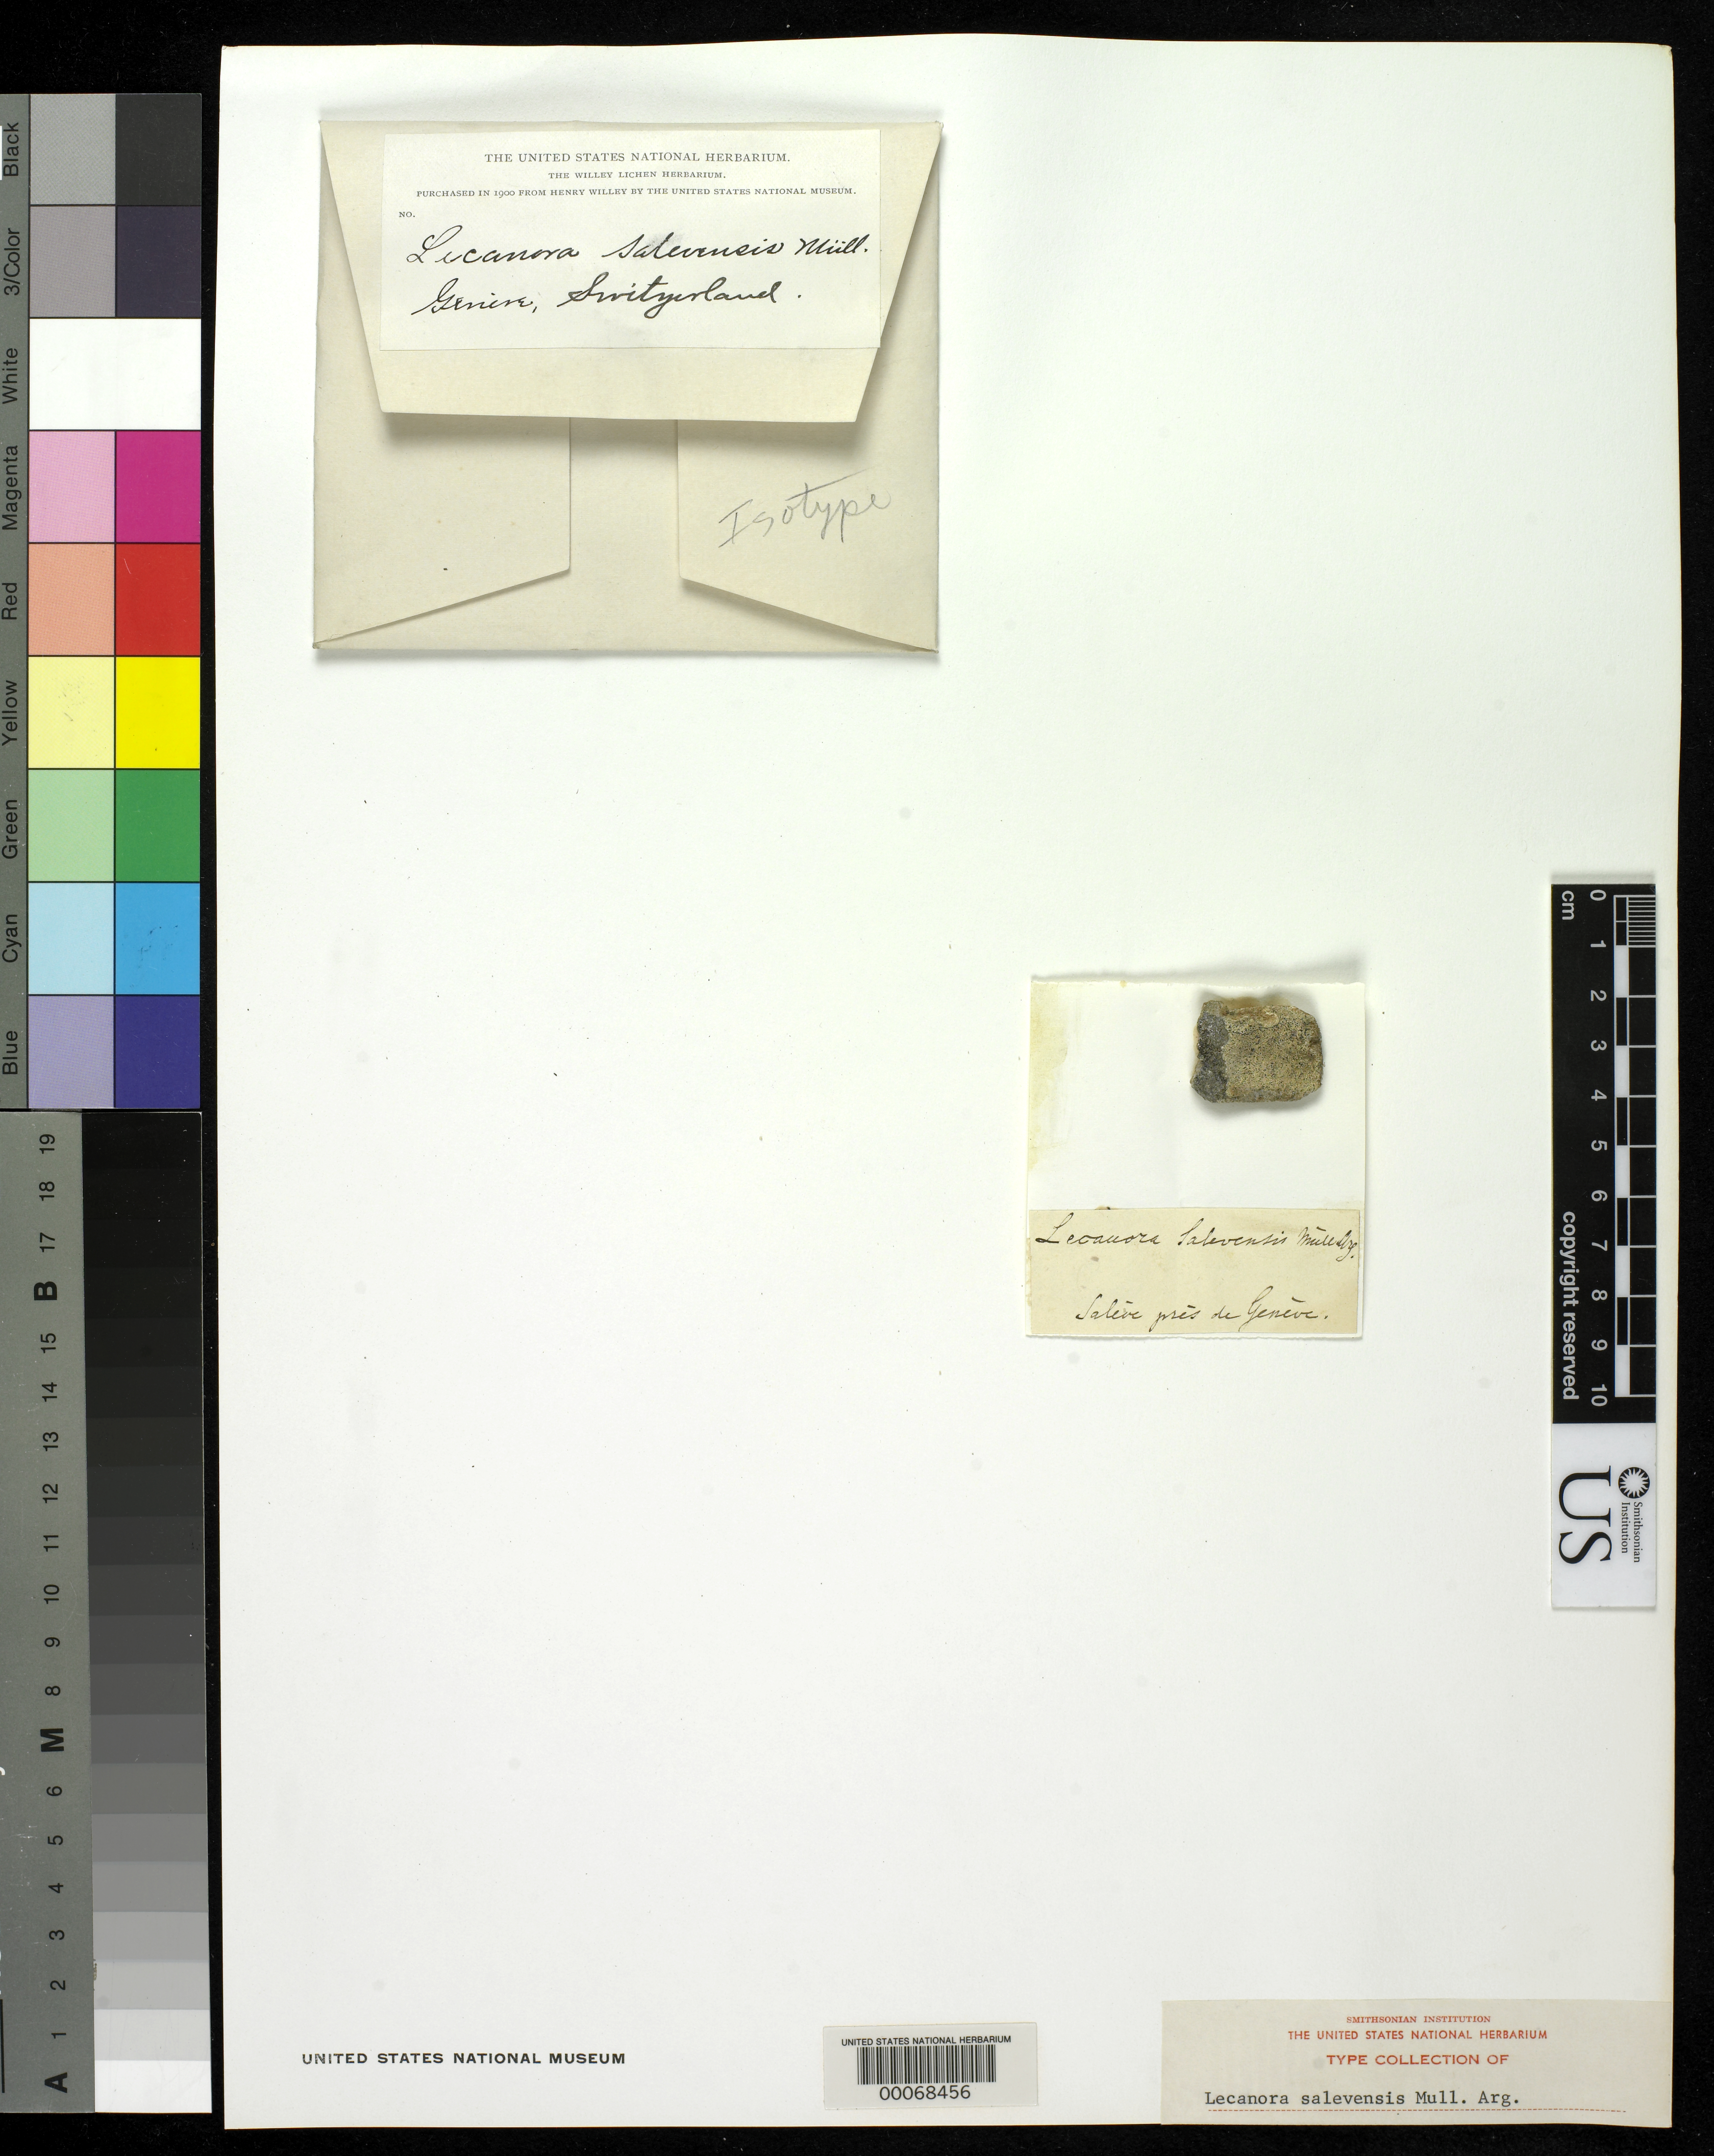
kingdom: Fungi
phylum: Ascomycota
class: Lecanoromycetes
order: Lecanorales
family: Lecanoraceae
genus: Lecanora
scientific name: Lecanora salevensis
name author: Müll. Arg.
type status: Isotype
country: Switzerland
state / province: Genève